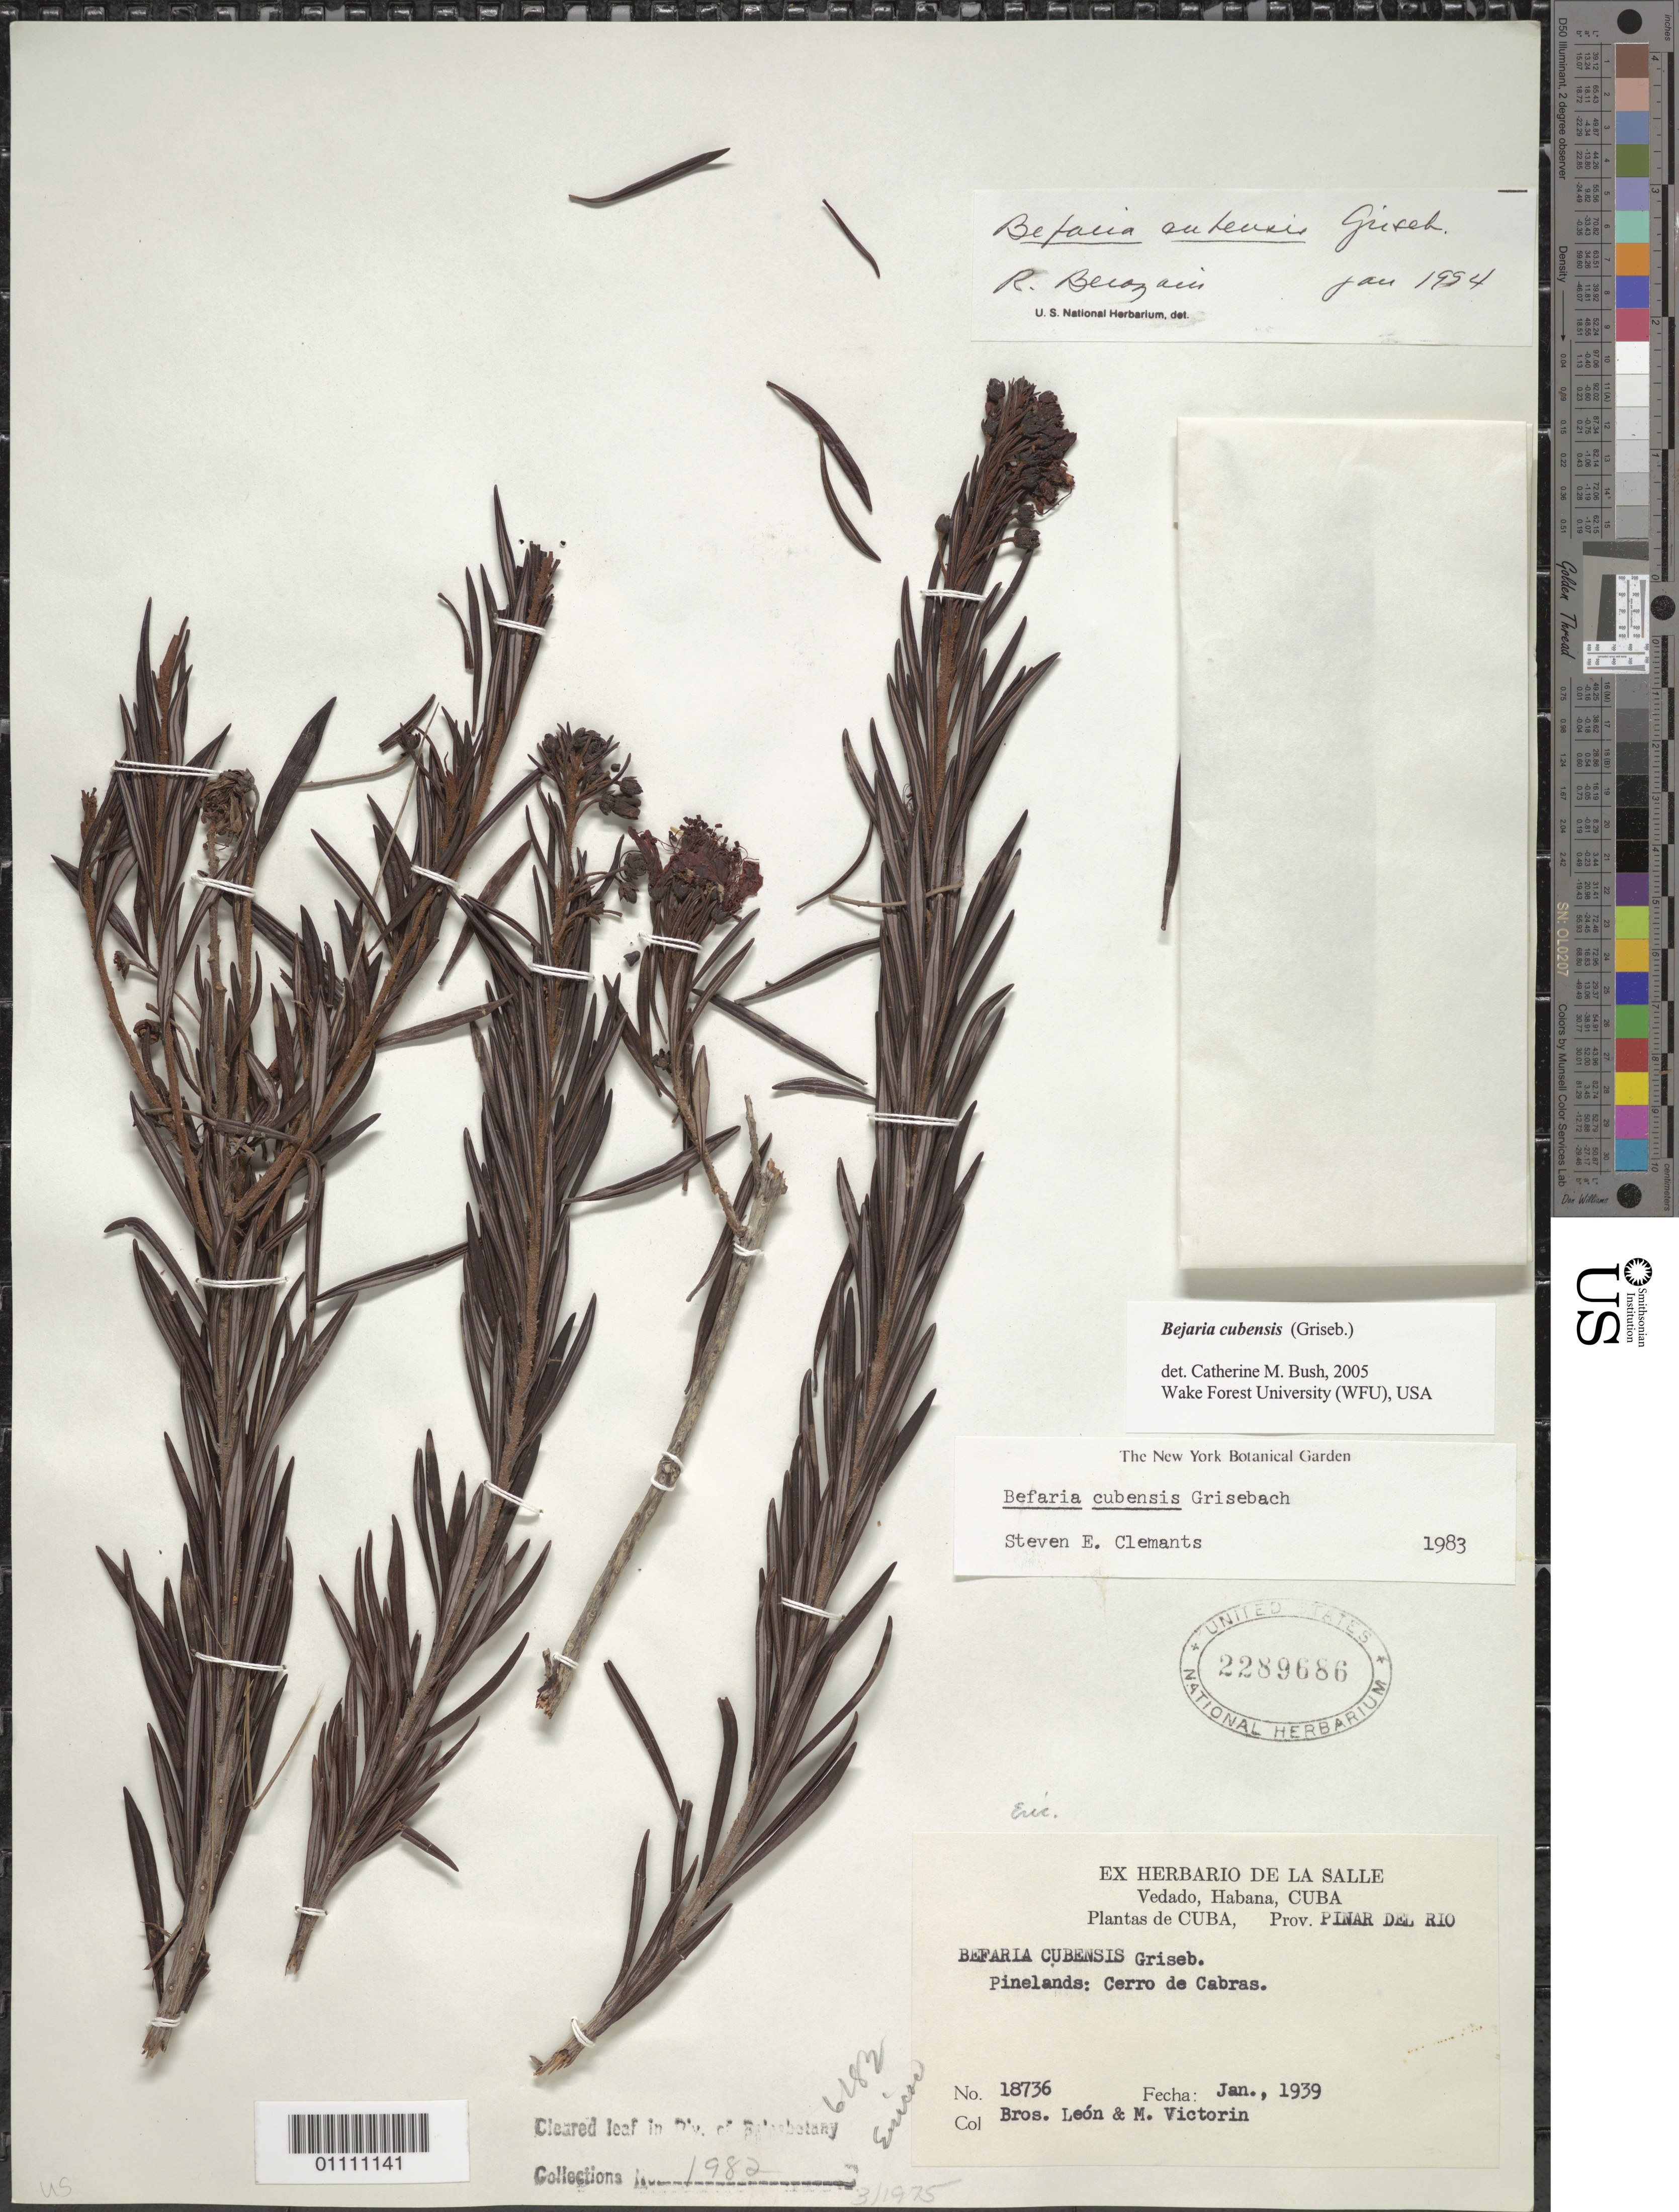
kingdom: Plantae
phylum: Tracheophyta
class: Magnoliopsida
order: Ericales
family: Ericaceae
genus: Bejaria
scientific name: Bejaria cubensis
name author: Griseb.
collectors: Bro. León & F. Victorin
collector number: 18736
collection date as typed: Jan 1939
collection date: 1939-01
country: Cuba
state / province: Pinar del Rio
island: Cuba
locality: Pinelands: Cerro de Cabras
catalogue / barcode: US 2289686